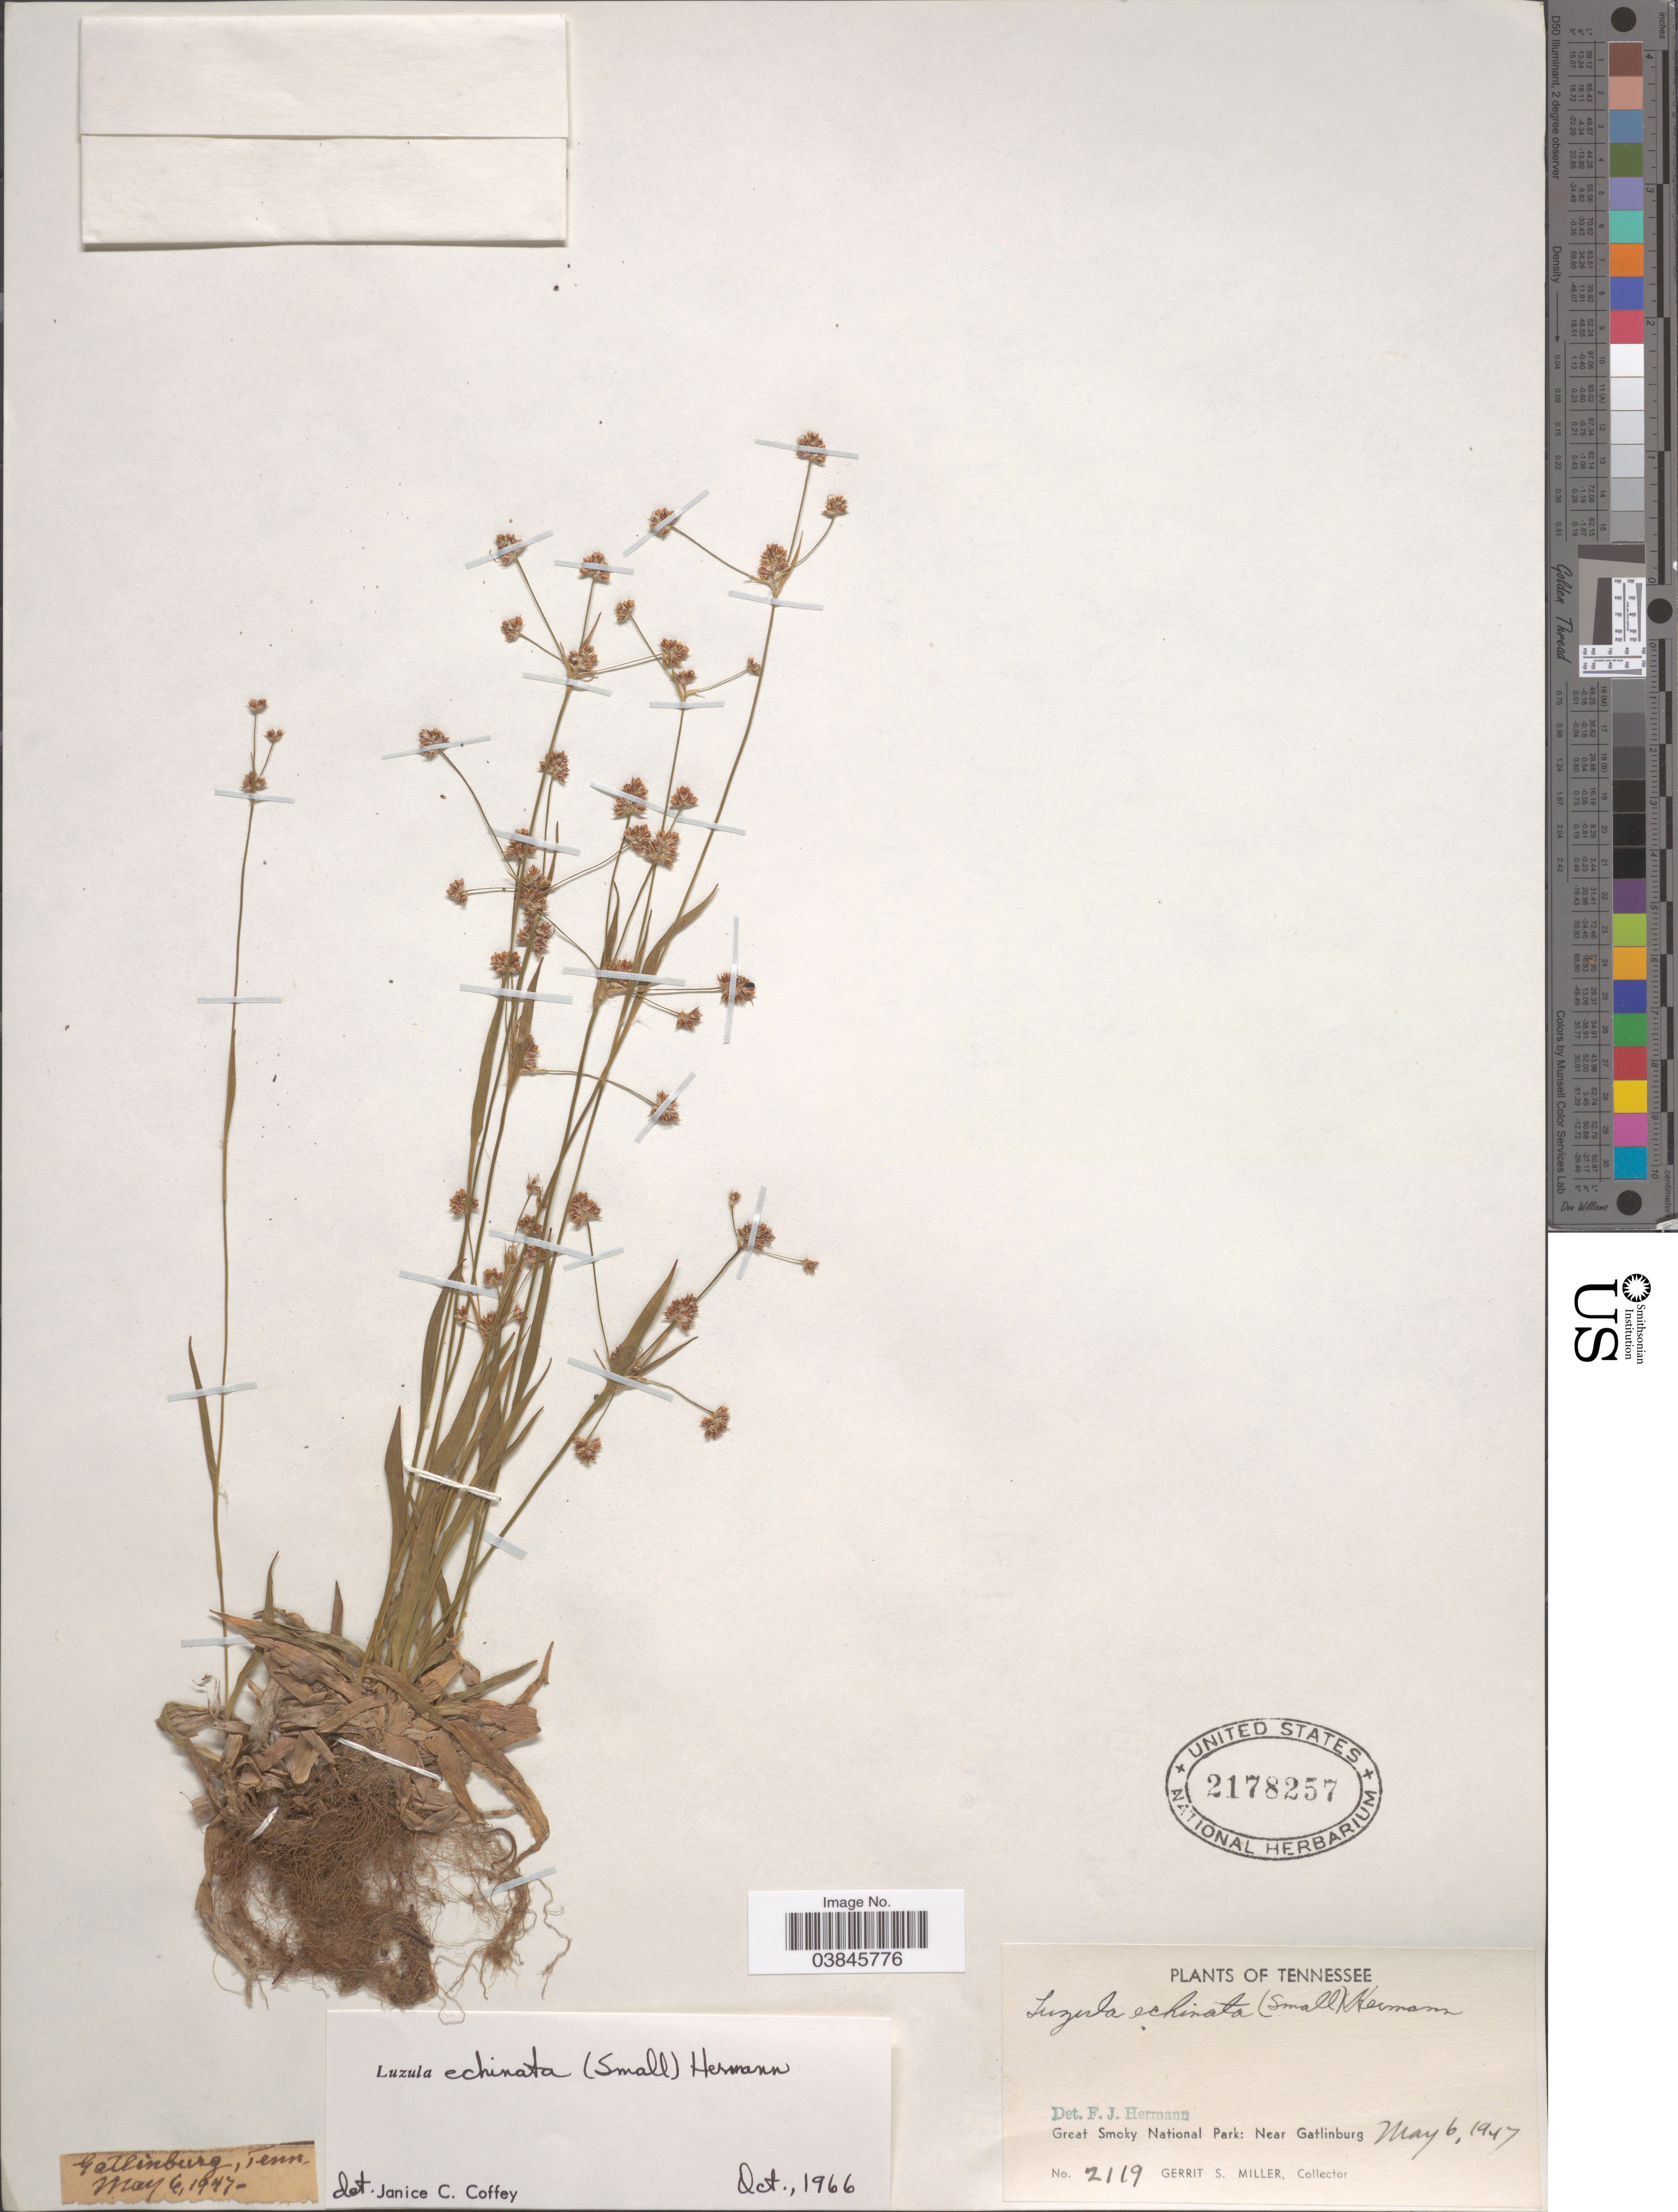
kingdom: Plantae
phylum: Tracheophyta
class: Liliopsida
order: Poales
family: Juncaceae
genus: Luzula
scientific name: Luzula echinata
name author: (Small) F.J. Herm.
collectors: G. S. Miller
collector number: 2119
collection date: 1947-05-06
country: United States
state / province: Tennessee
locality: Great Smoky National Park: Near Gatlinburg.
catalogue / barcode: US 2178257